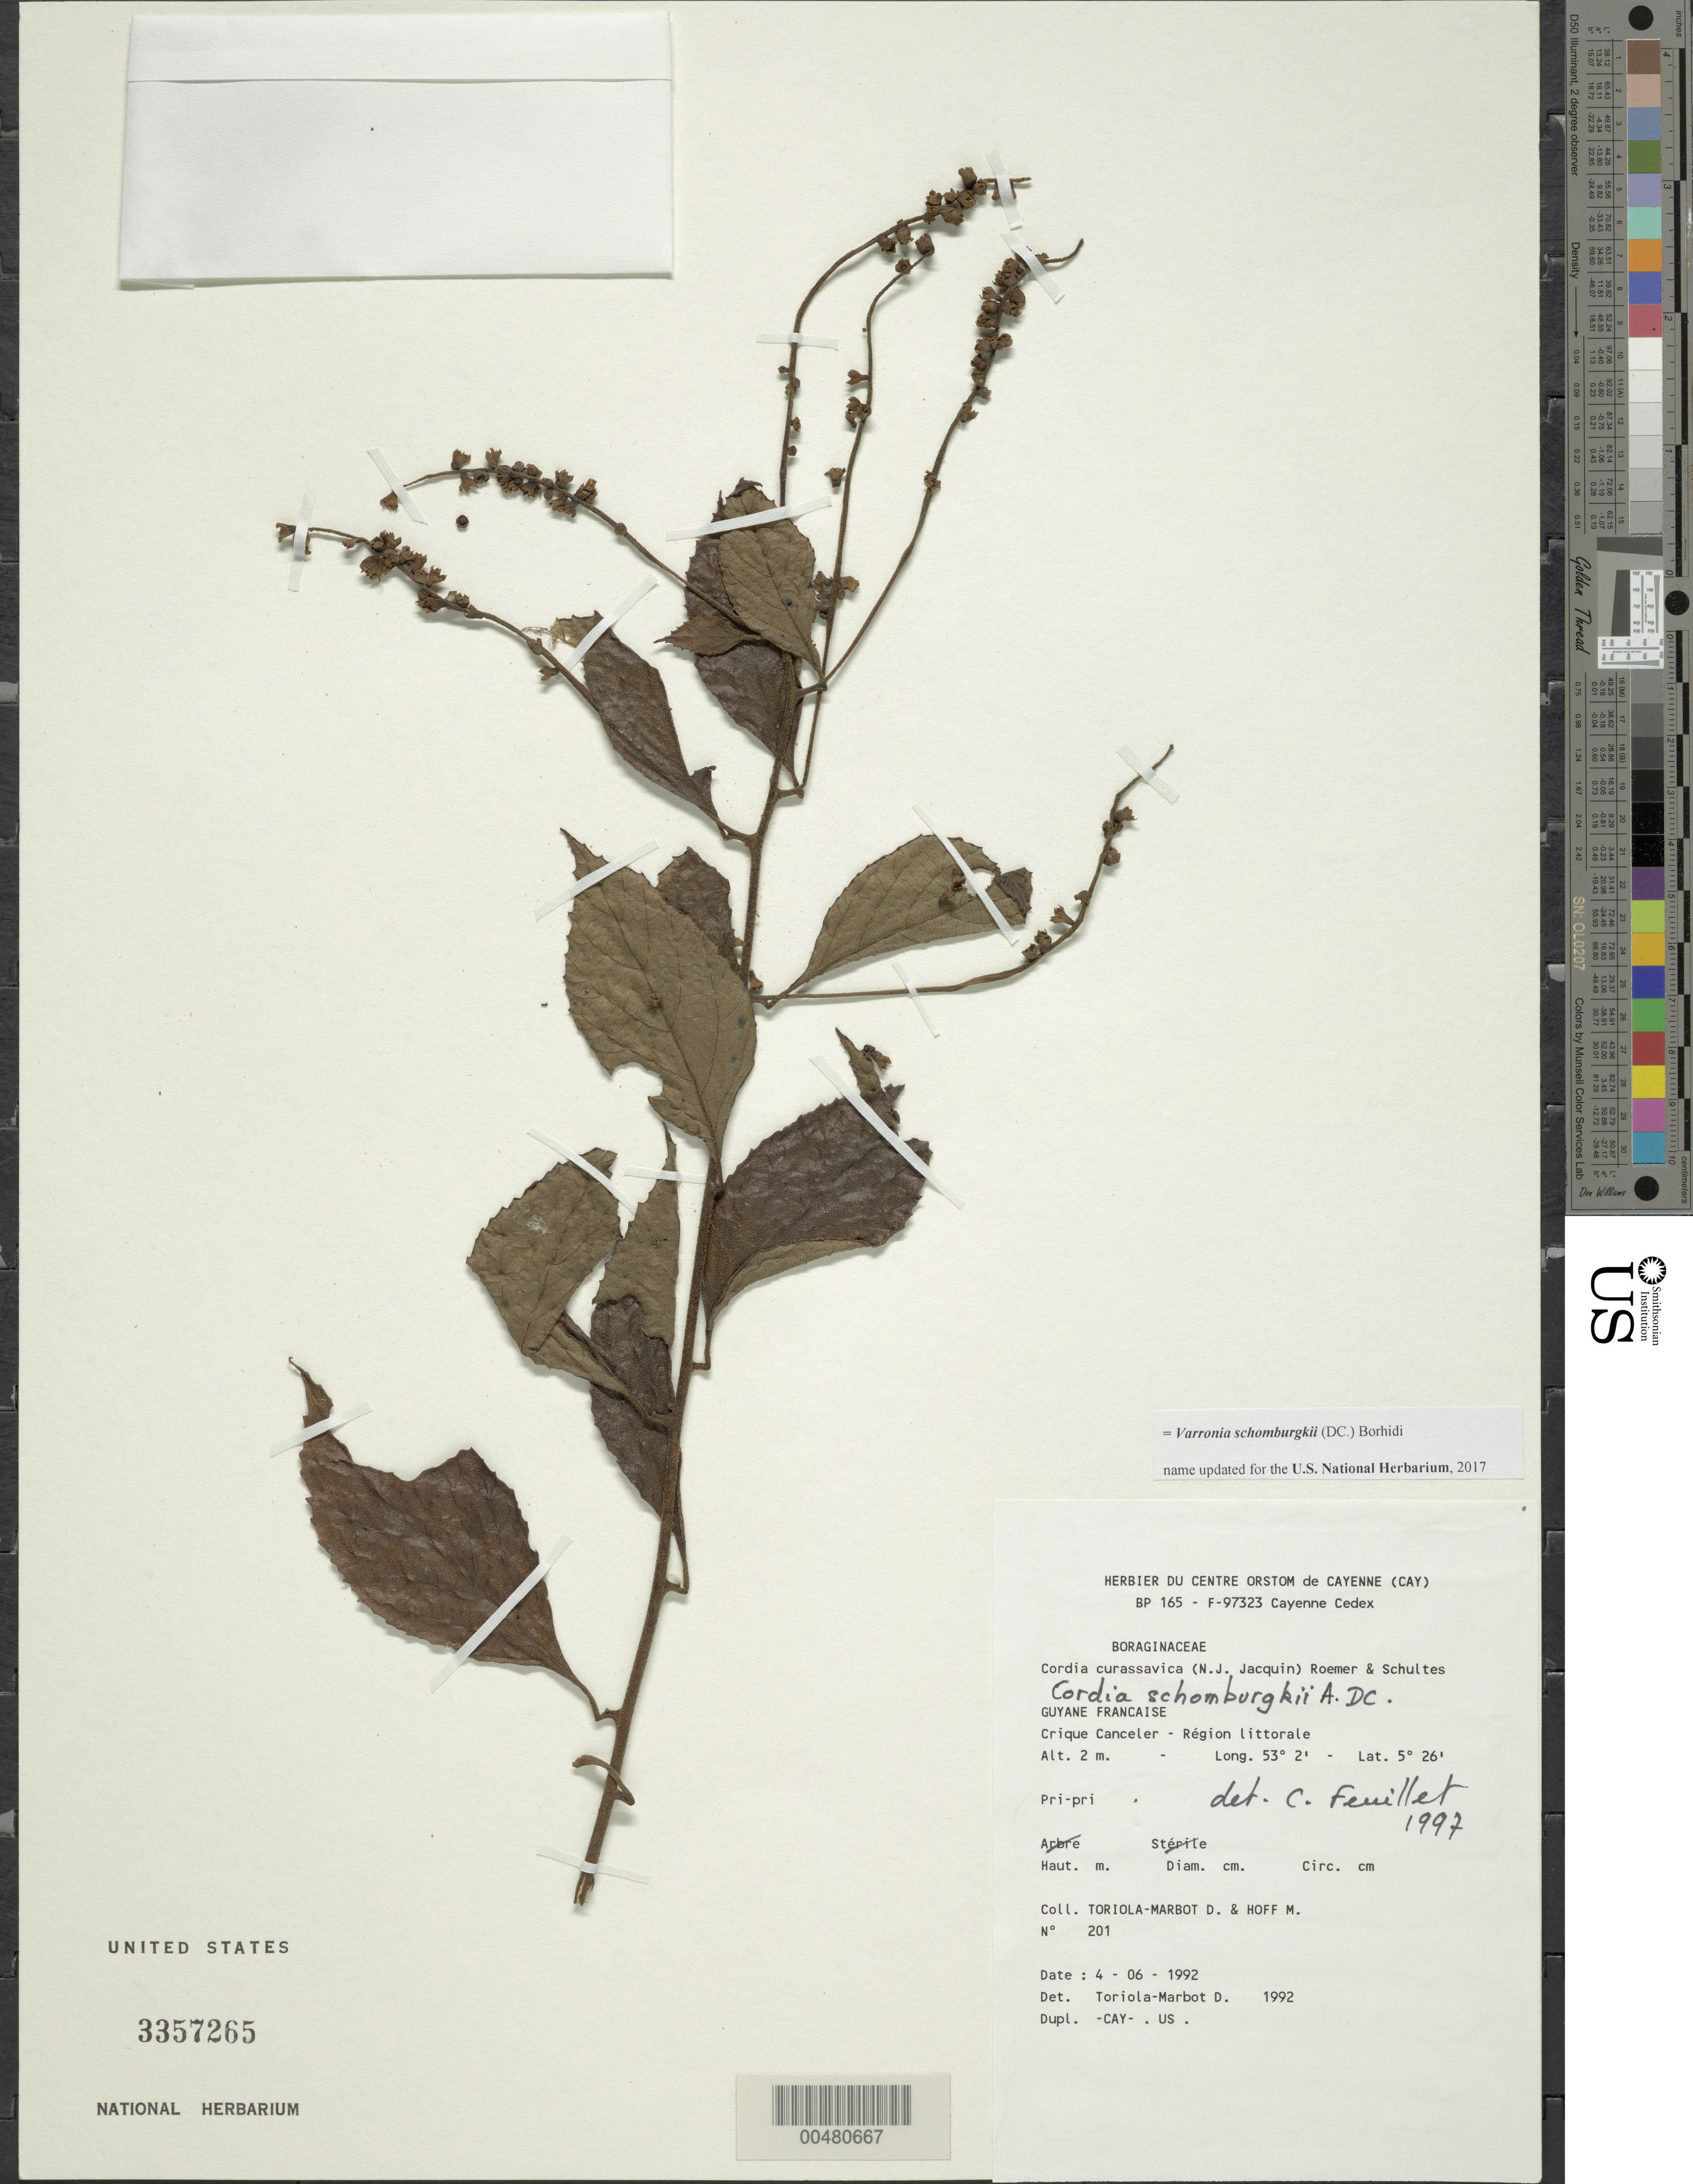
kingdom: Plantae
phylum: Tracheophyta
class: Magnoliopsida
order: Boraginales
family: Cordiaceae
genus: Varronia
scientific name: Varronia schomburgkii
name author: (DC.) Borhidi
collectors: D. Toriola-Marbot & M. Hoff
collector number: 201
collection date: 1992-06-04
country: French Guiana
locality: Guyane Francaise, Crique Canceler, Région littorale.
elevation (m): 2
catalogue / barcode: US 3357265